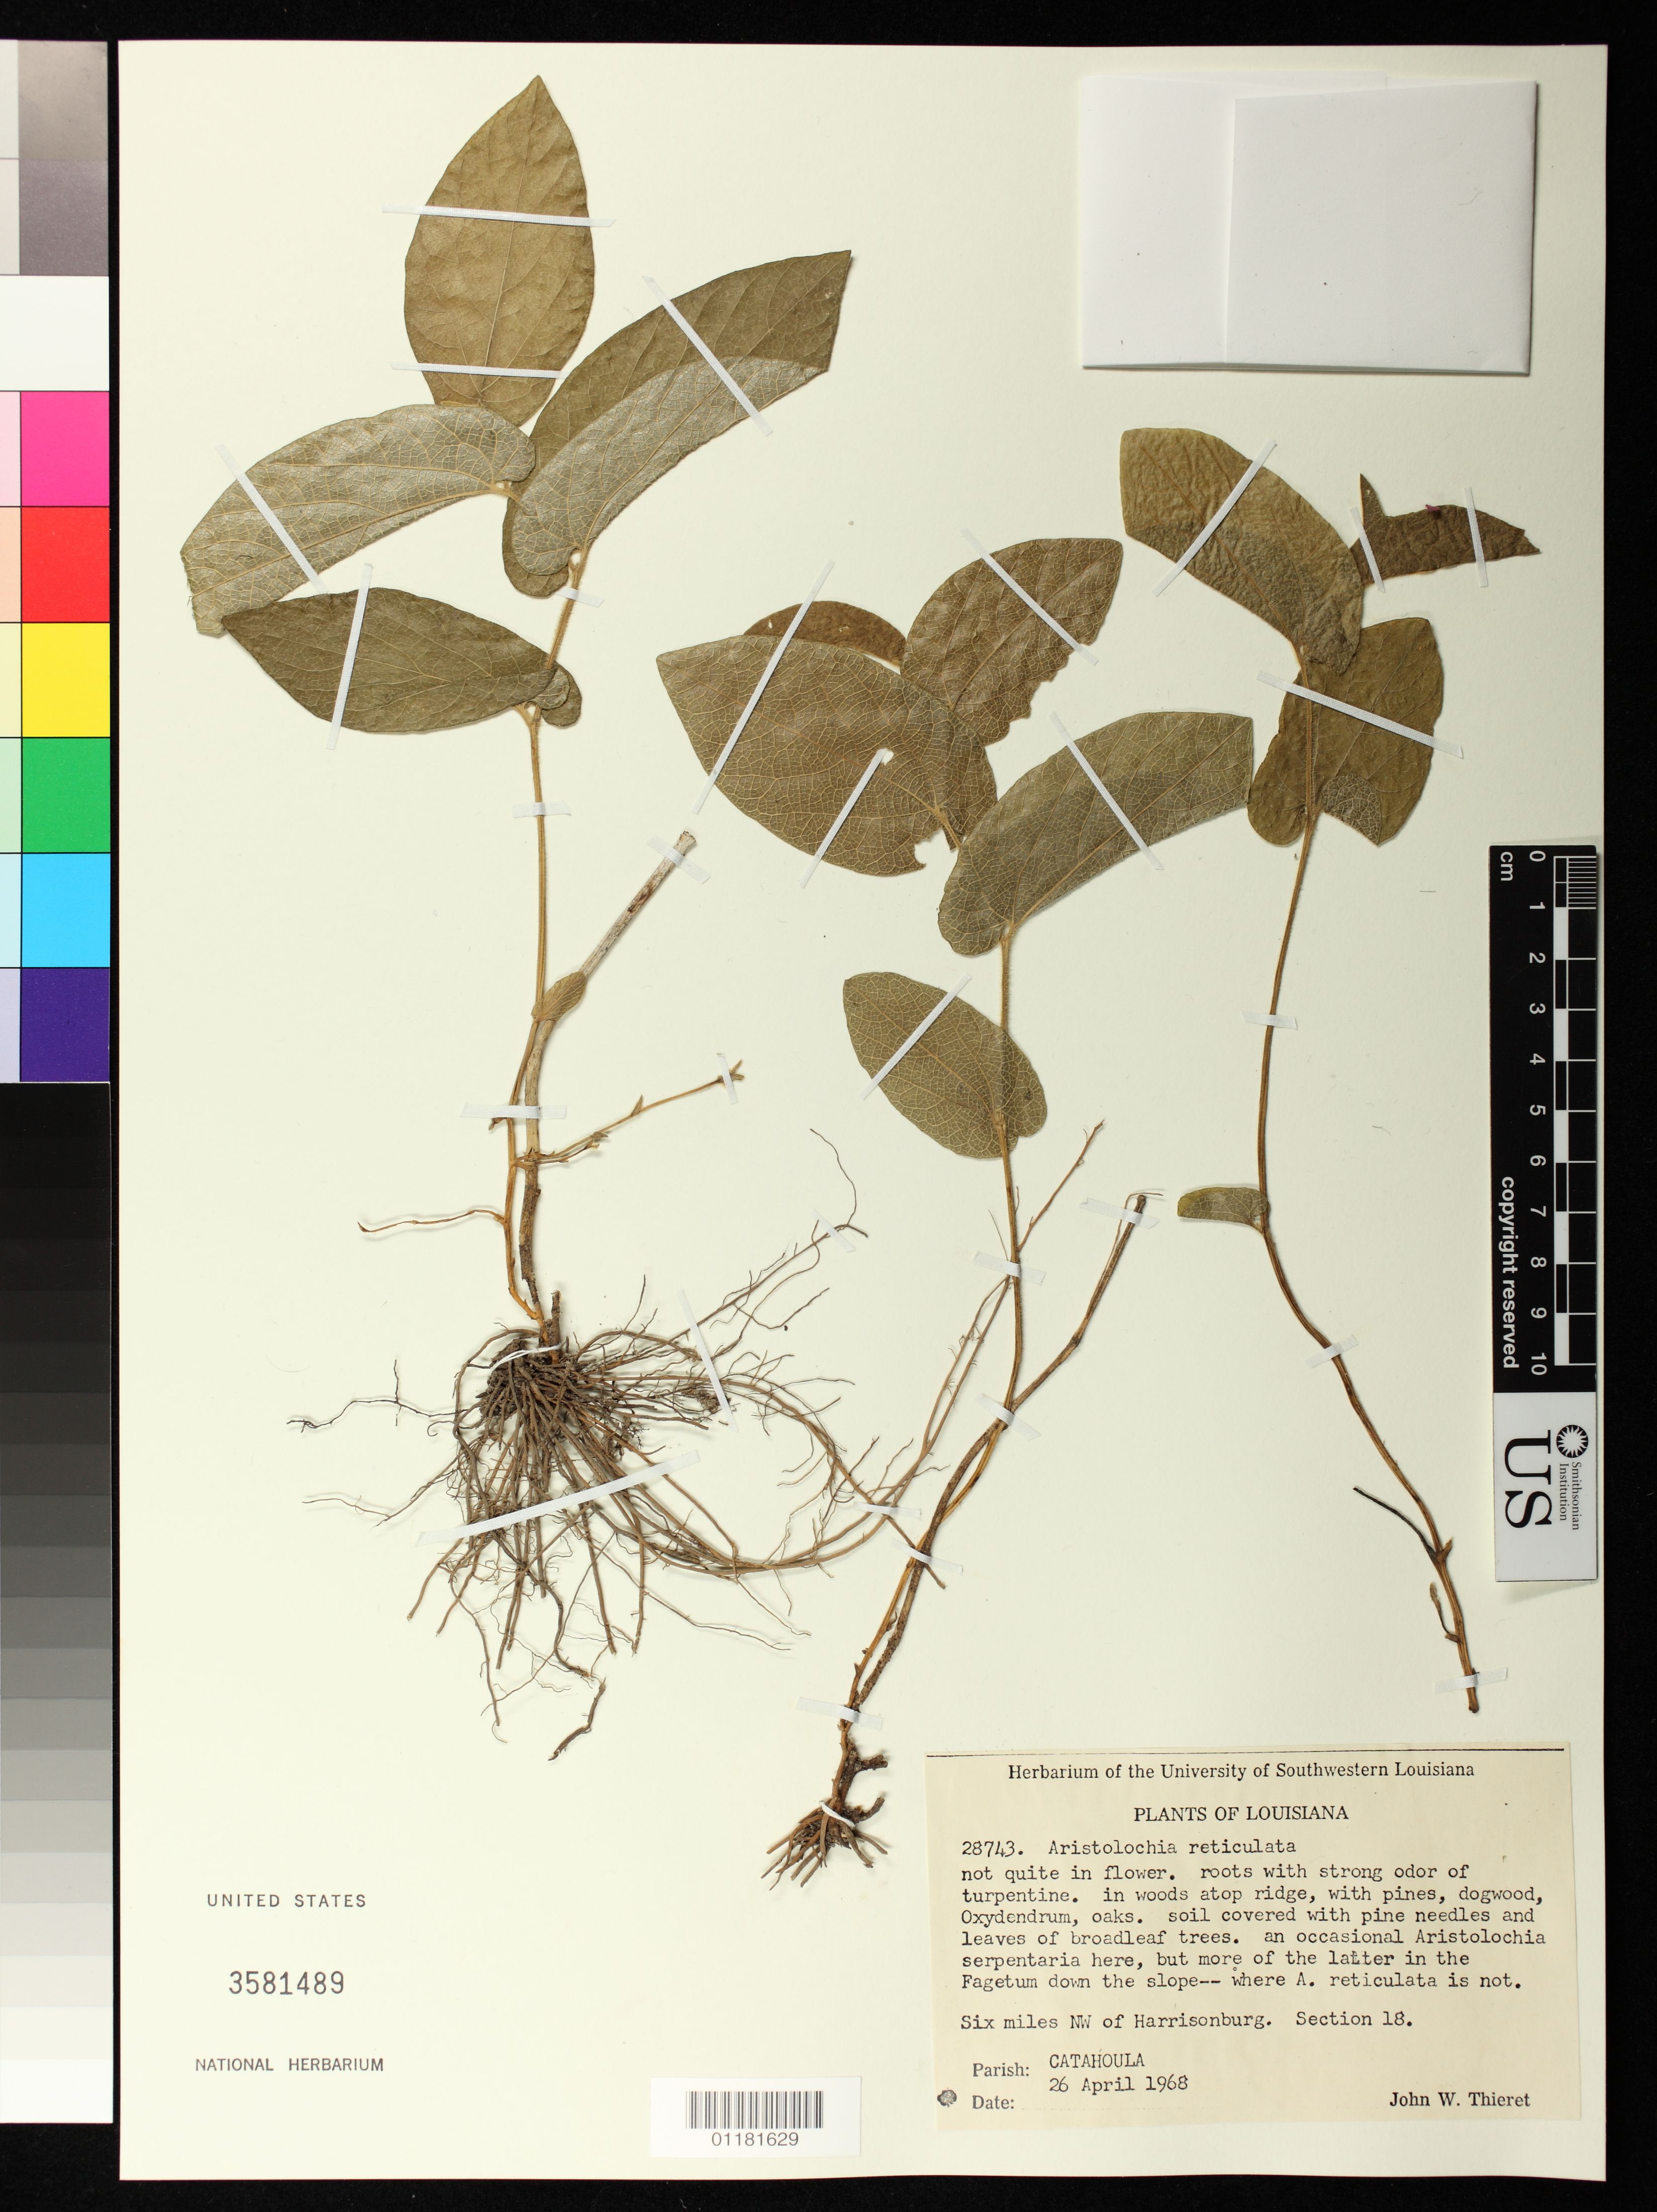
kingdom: Plantae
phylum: Tracheophyta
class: Magnoliopsida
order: Piperales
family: Aristolochiaceae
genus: Aristolochia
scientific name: Aristolochia reticulata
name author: Nutt.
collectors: J. W. Thieret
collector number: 28743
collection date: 1968-04-26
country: United States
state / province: Louisiana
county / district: Catahoula Parish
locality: Six miles NW of Harrisonburg. Section 18., Catahoula Parish in woods atop ridge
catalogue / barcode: US 3581489